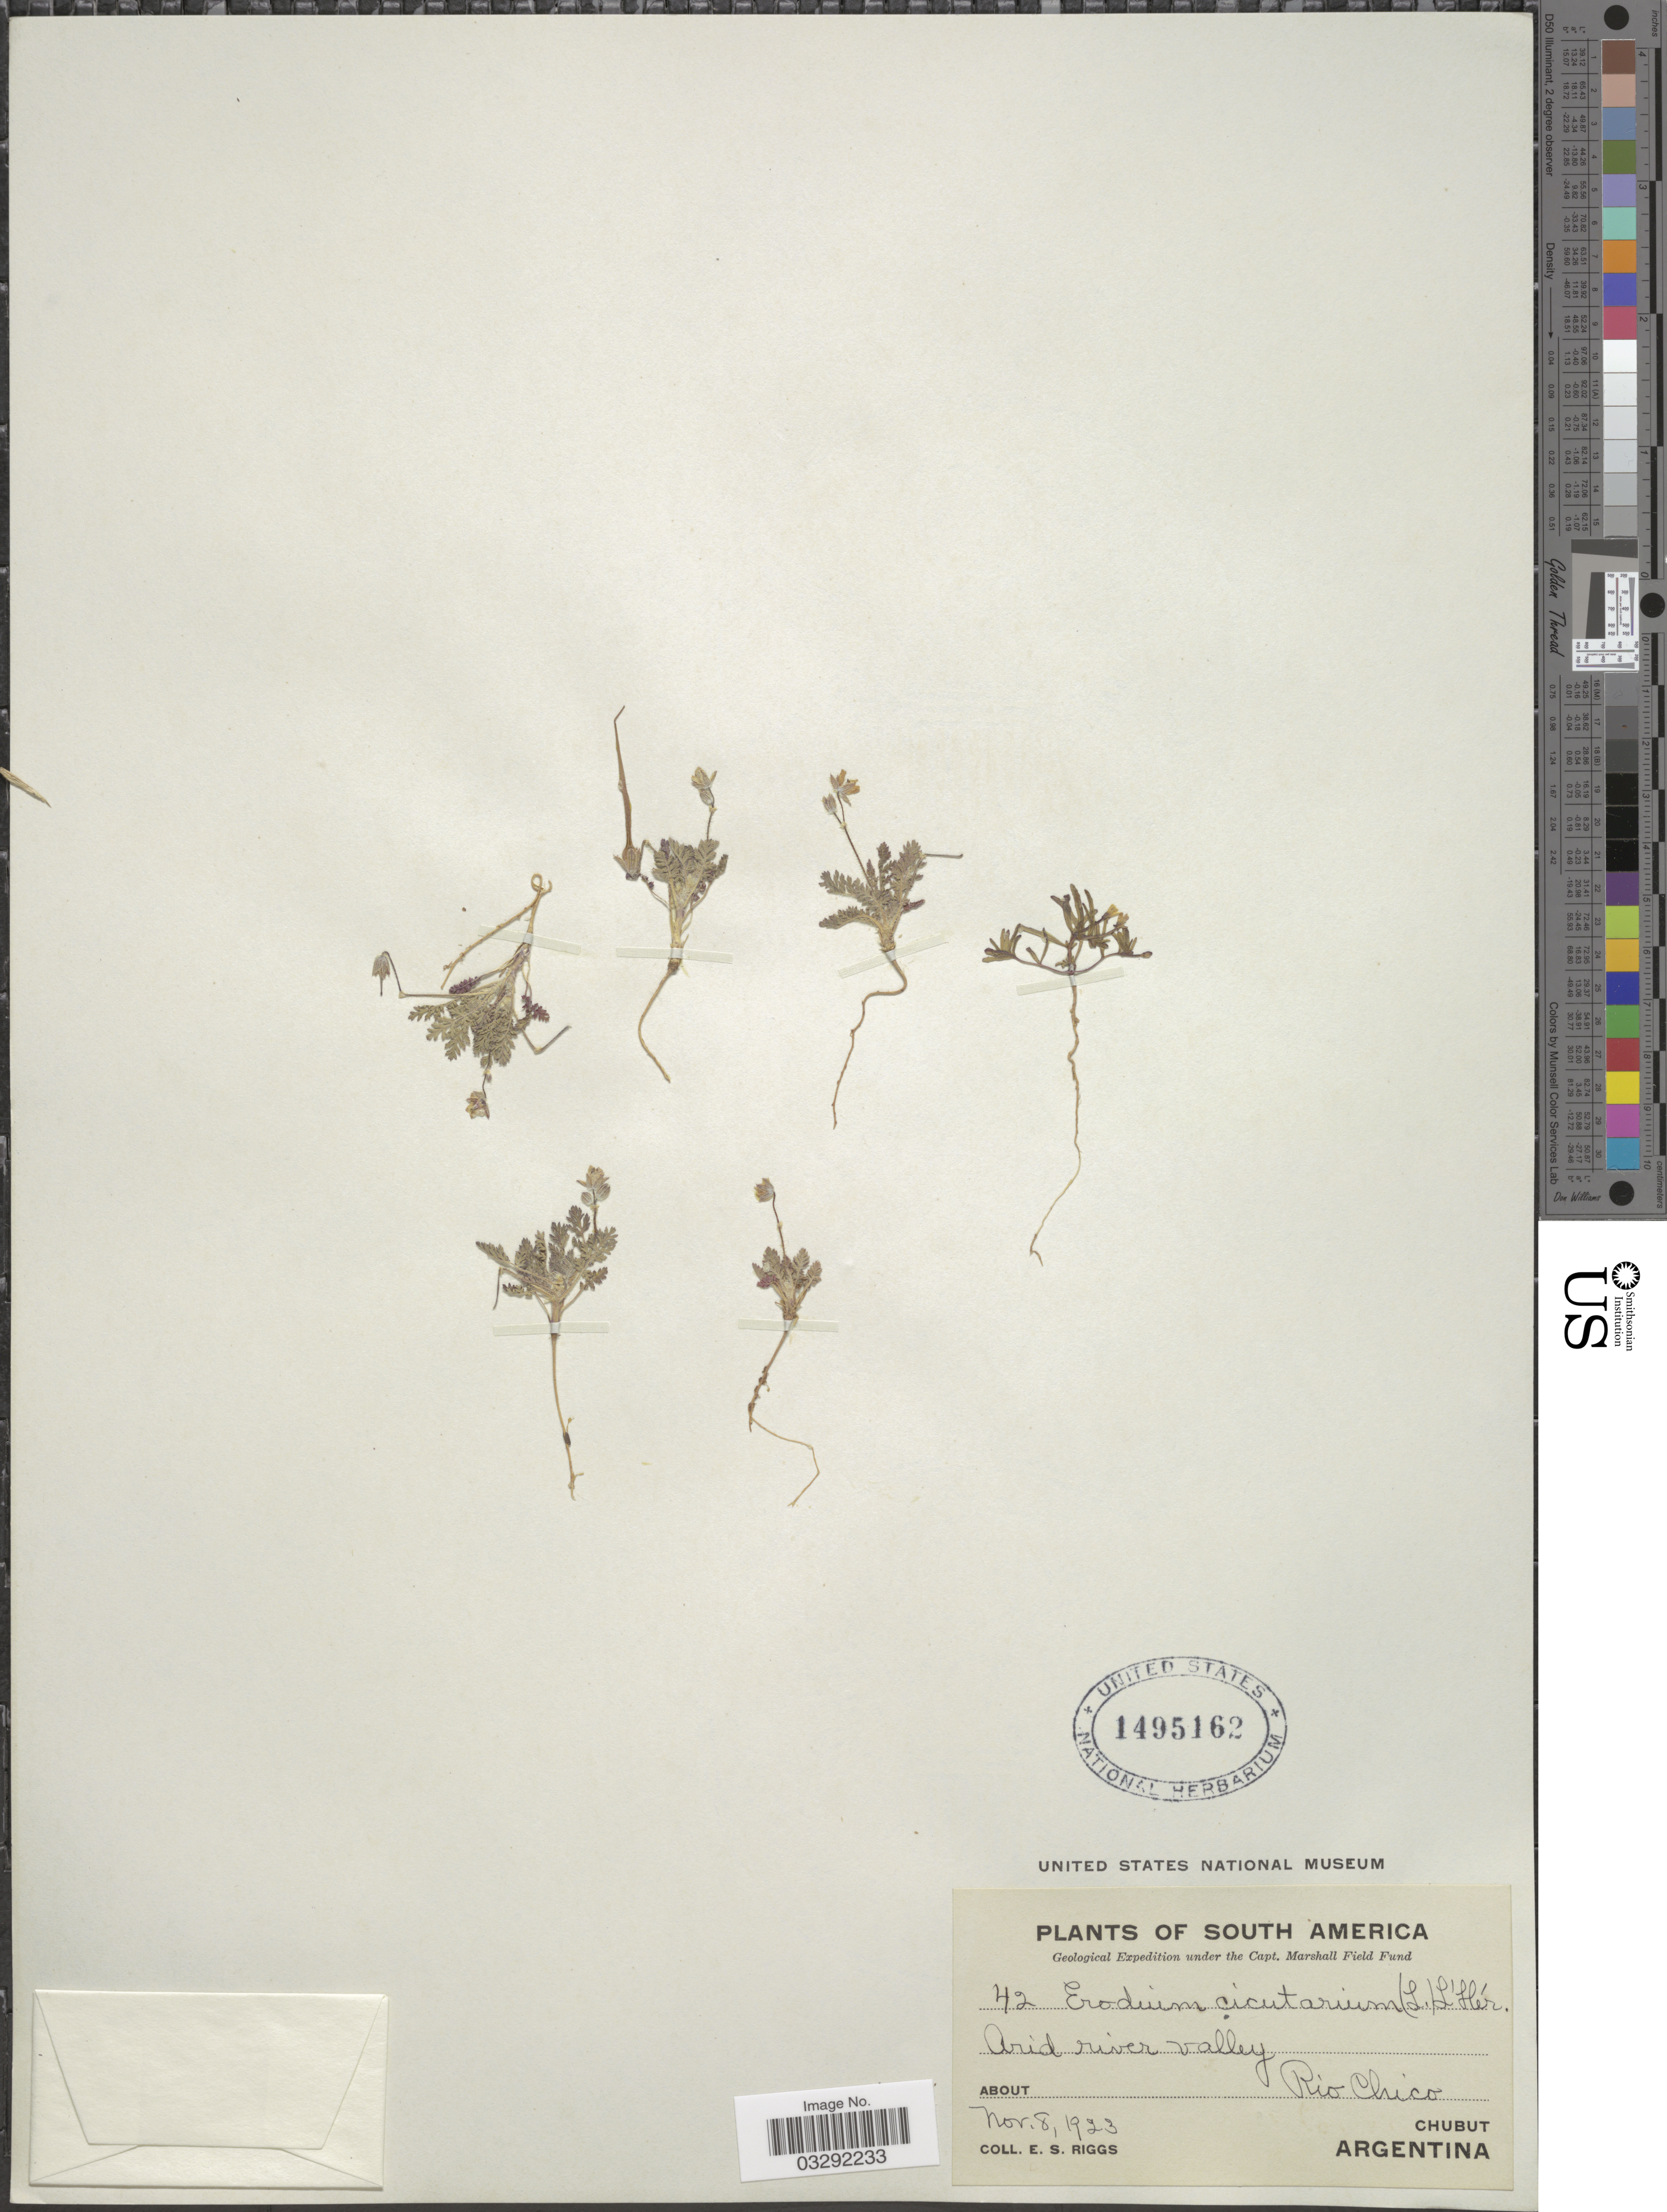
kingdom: Plantae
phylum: Tracheophyta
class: Magnoliopsida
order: Geraniales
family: Geraniaceae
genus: Erodium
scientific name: Erodium cicutarium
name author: (L.) L'Hér.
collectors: E. Riggs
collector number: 42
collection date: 1923-11-08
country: Argentina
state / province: Chubut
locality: Arid river valley about Rio Chico.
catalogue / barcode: US 1495162